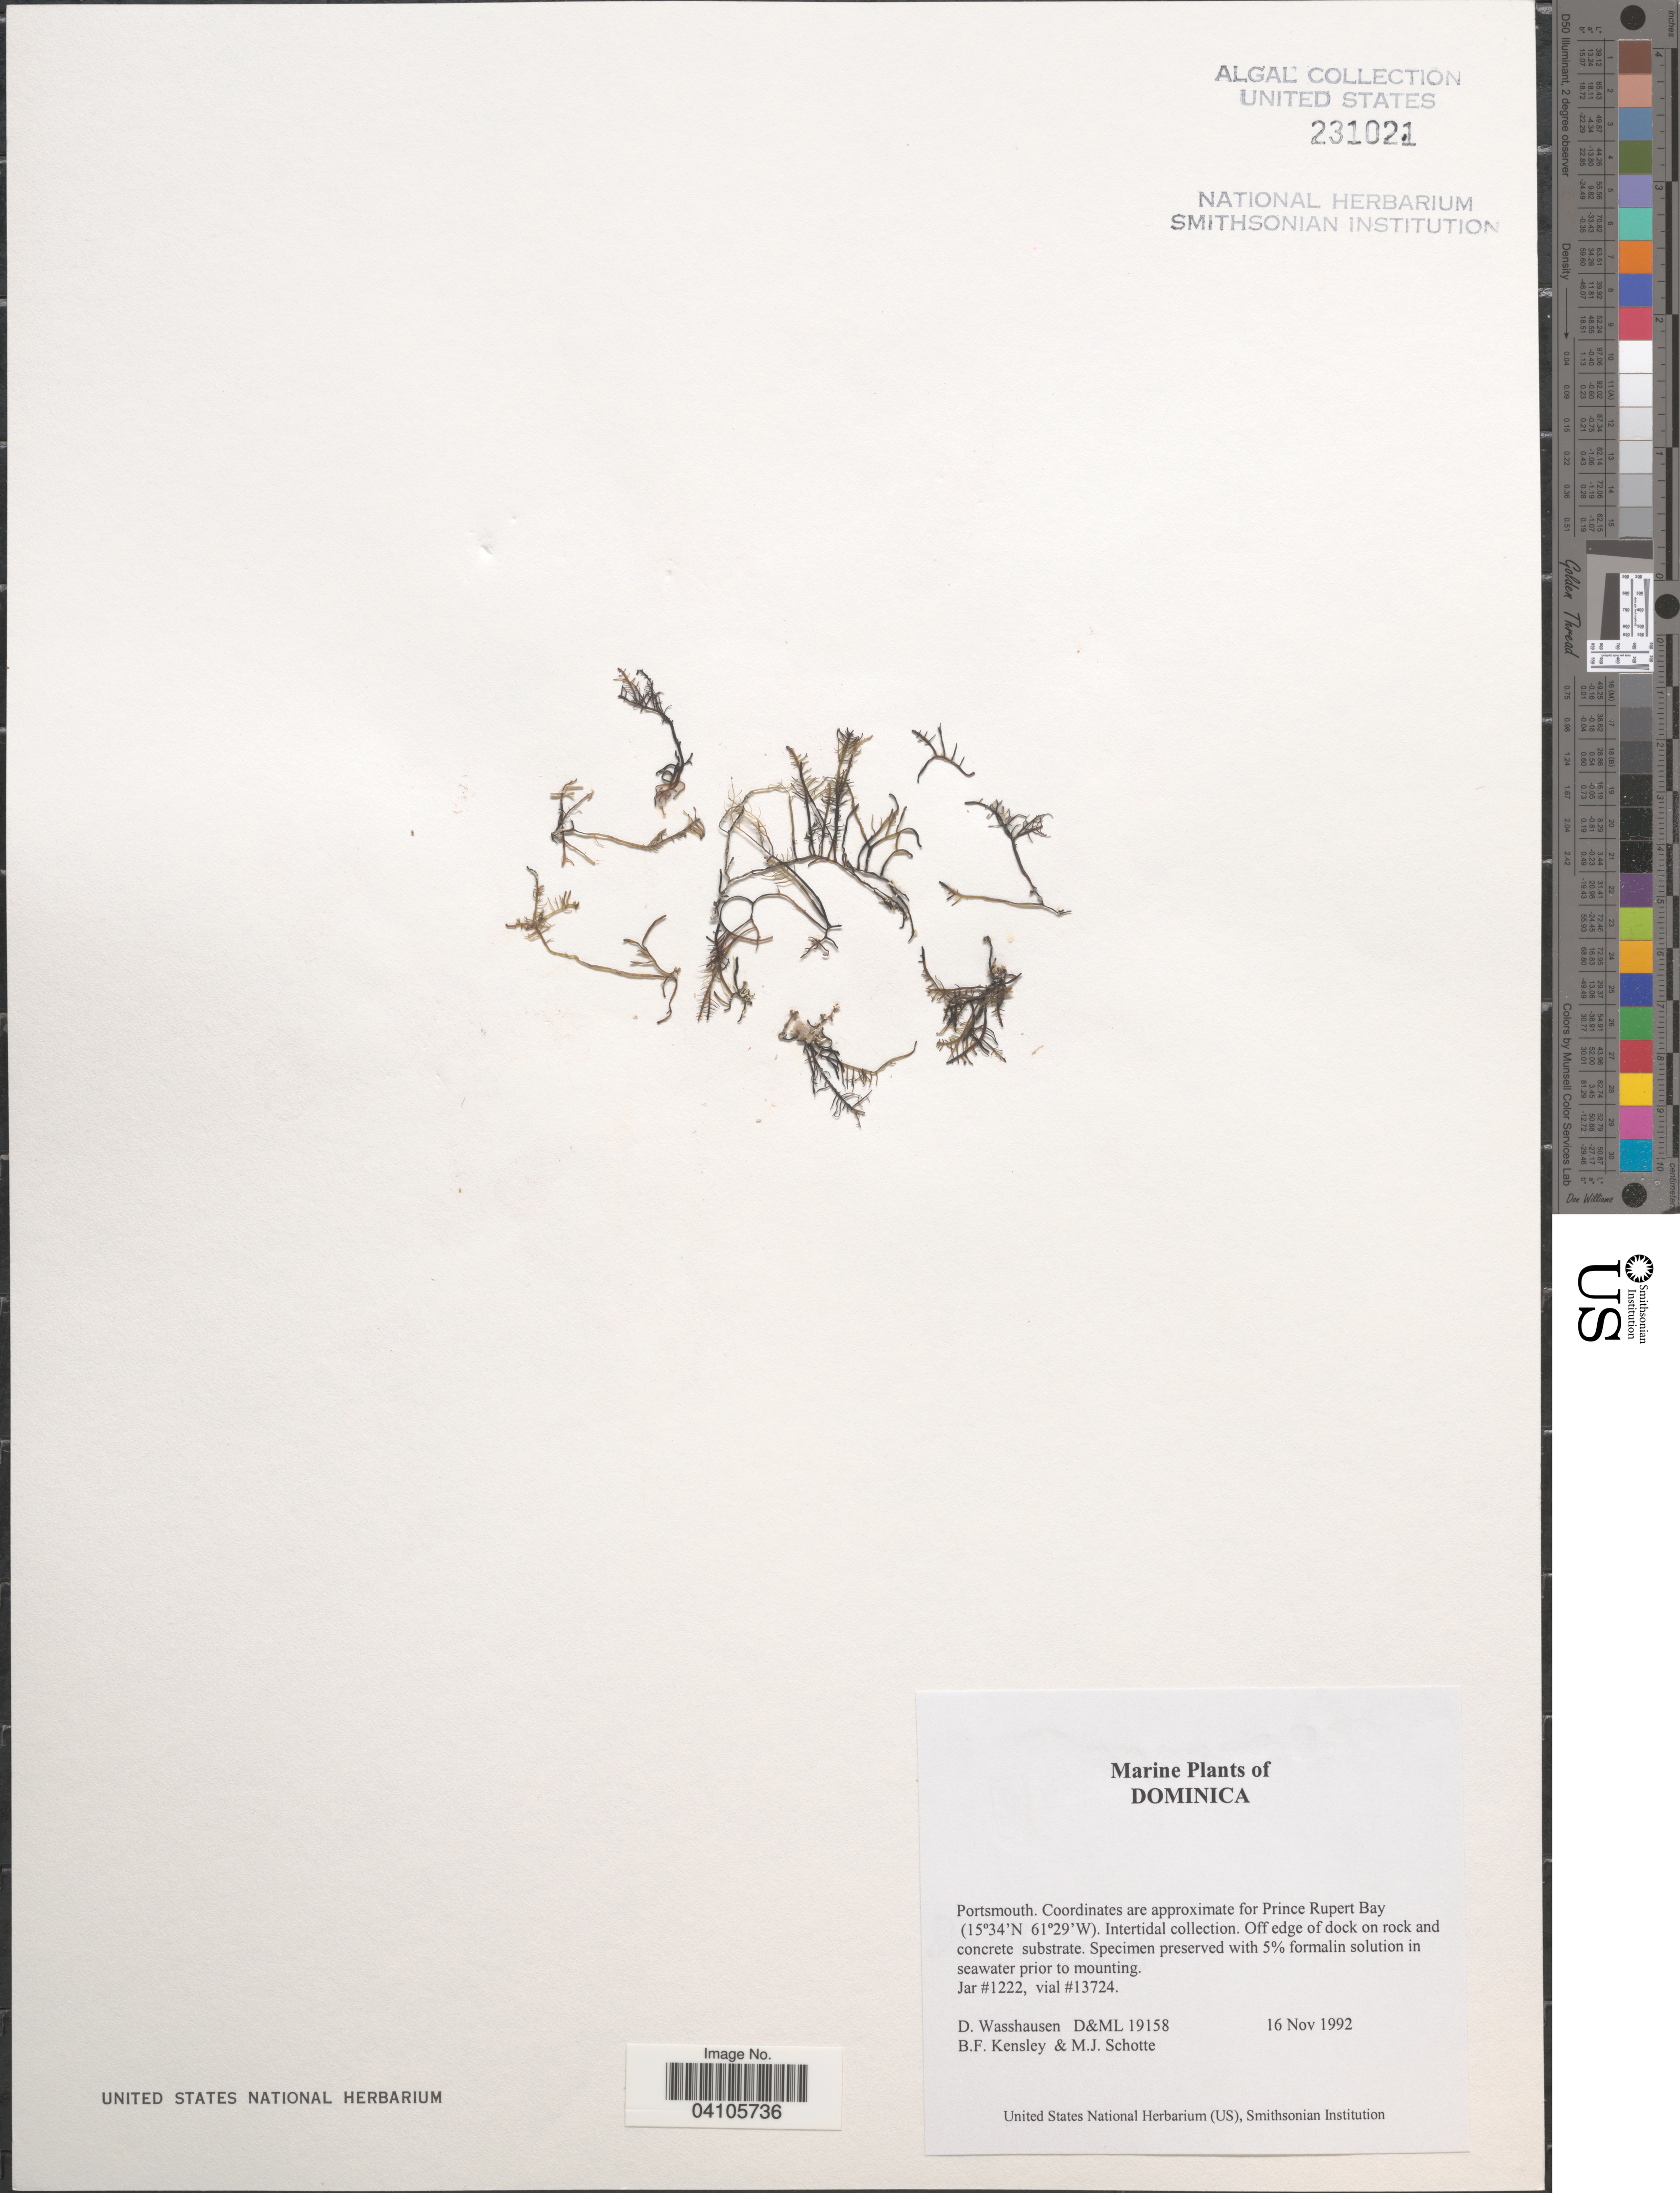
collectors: D. C. Wasshausen, B. Kensley & M. Schotte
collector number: D&ML19158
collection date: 1992-11-16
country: Dominica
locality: Portsmouth. Coordinates are approximate for Prince Rupert Bay.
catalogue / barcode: US 231021